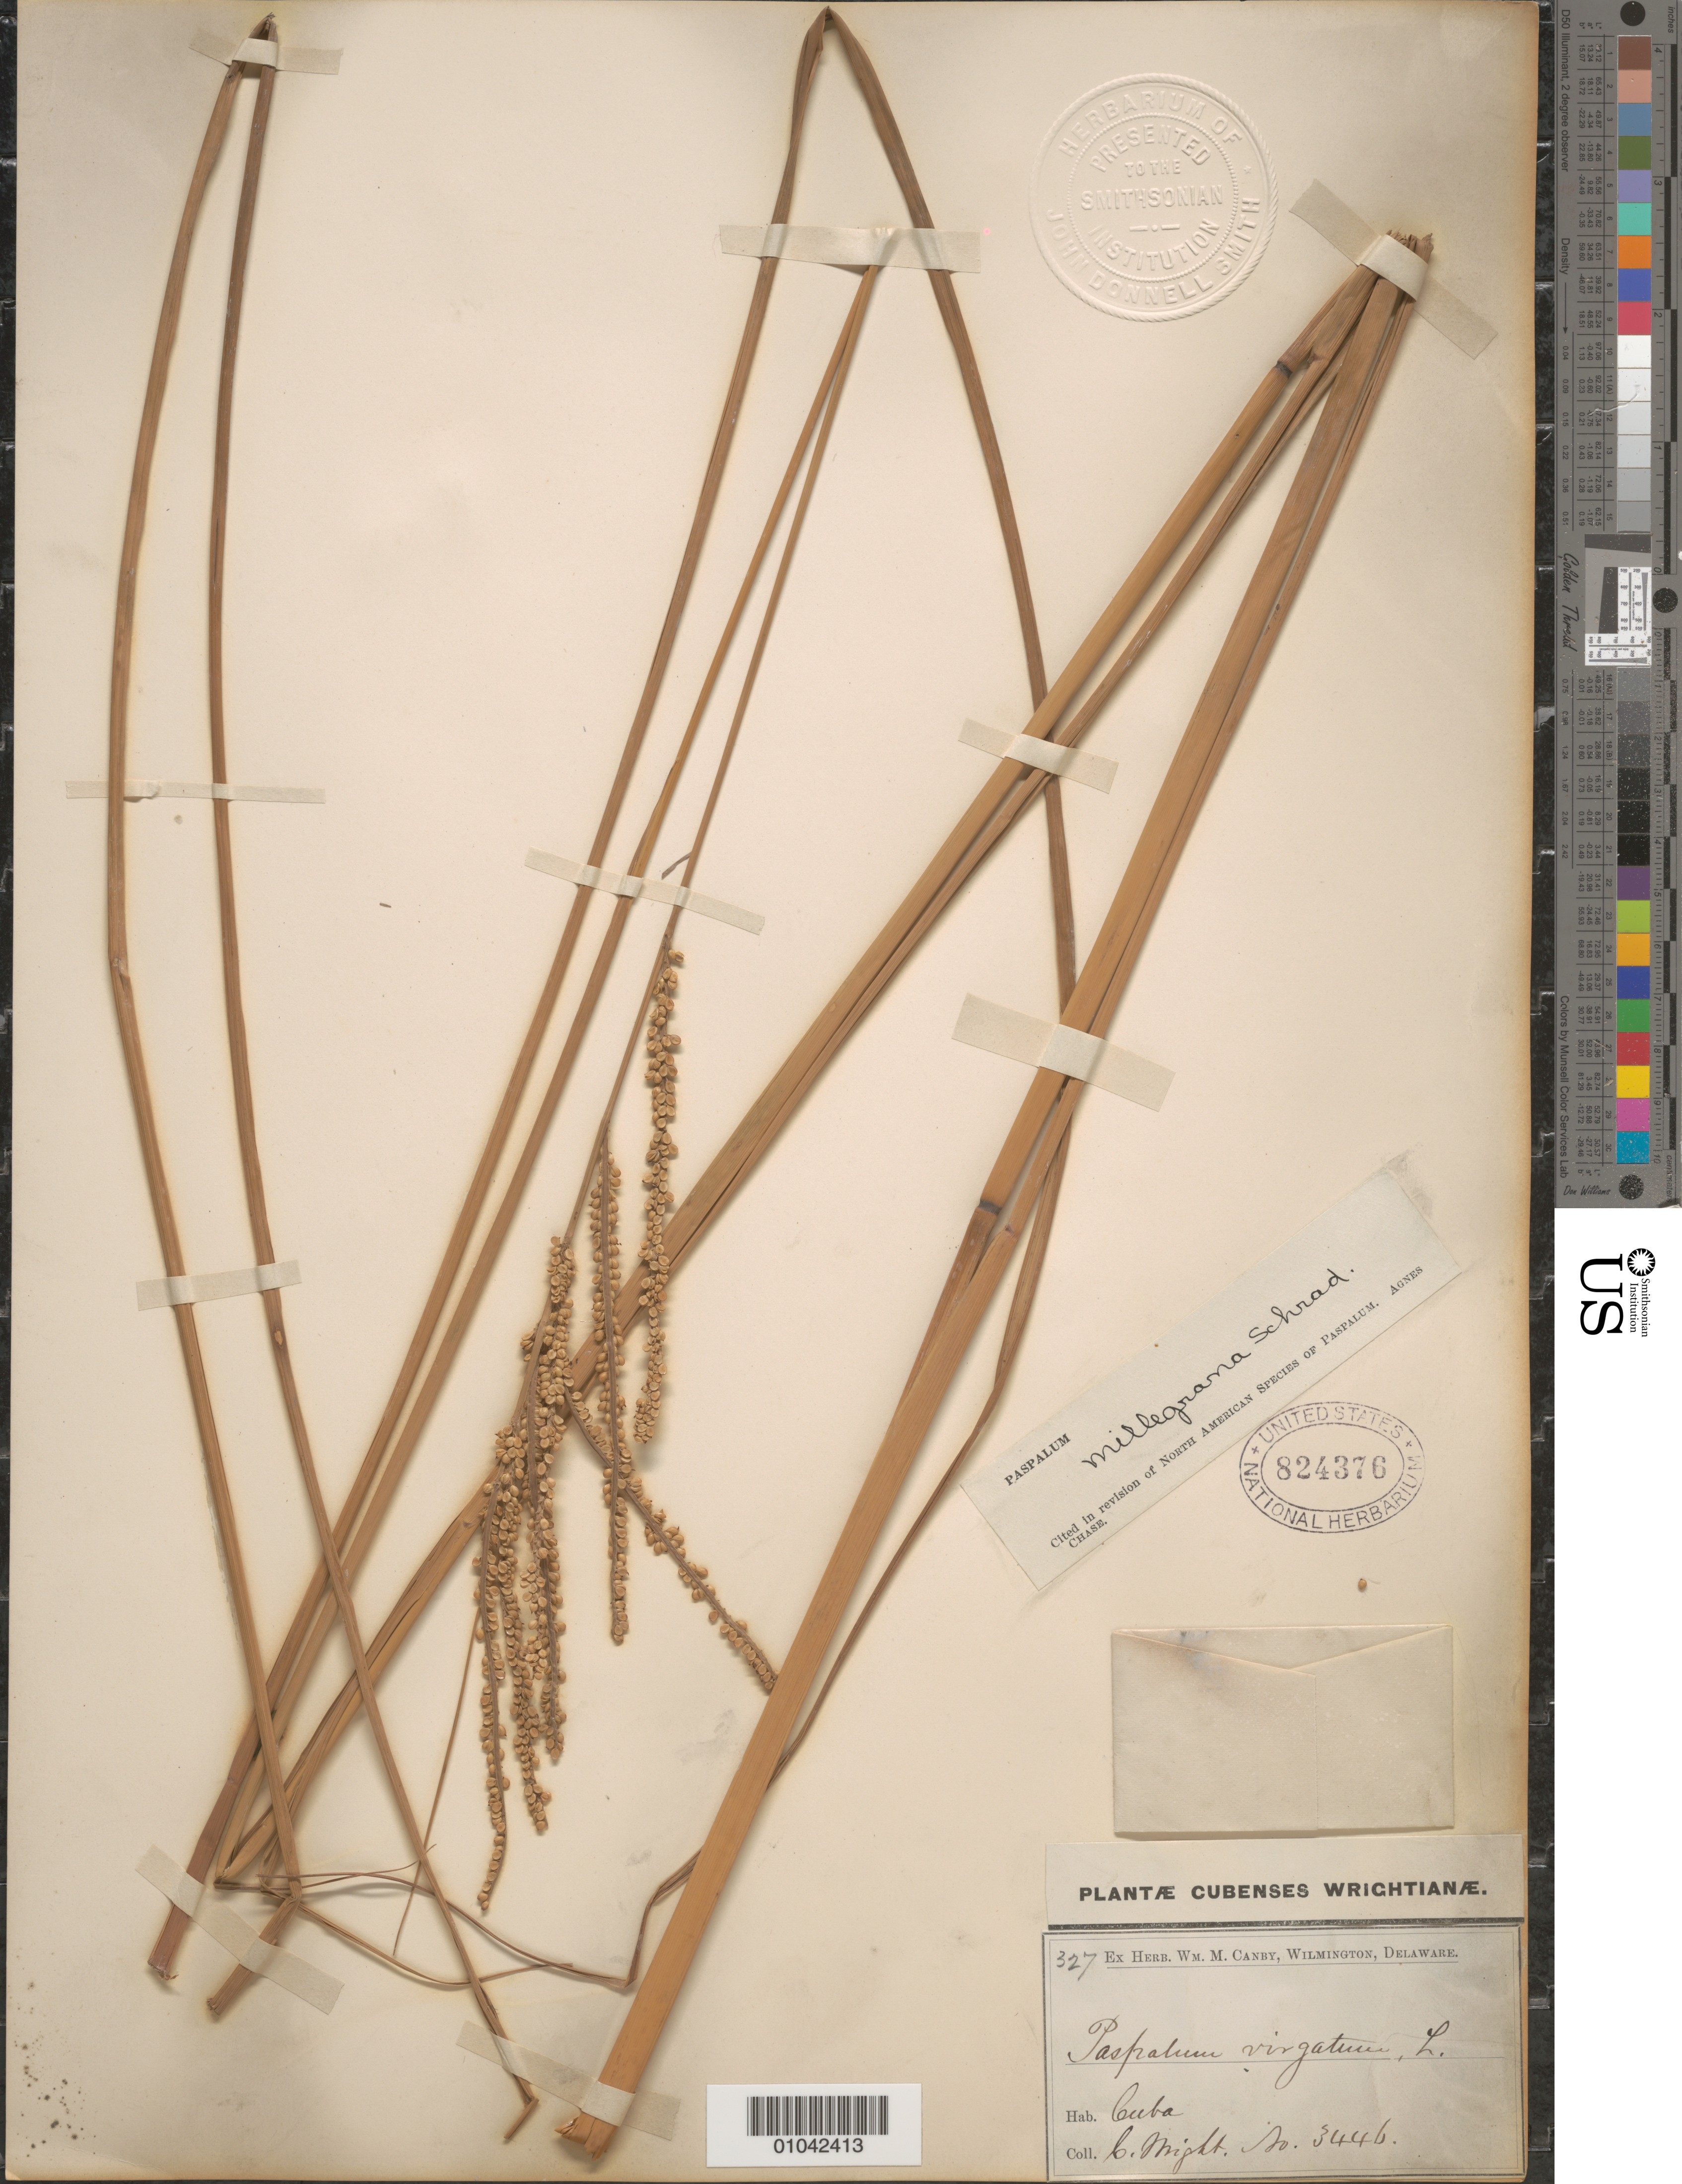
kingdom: Plantae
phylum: Tracheophyta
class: Liliopsida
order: Poales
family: Poaceae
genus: Paspalum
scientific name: Paspalum millegrana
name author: Schrad.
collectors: C. Wright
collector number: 3446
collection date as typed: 1800 to 1899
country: Cuba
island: Cuba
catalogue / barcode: US 824376